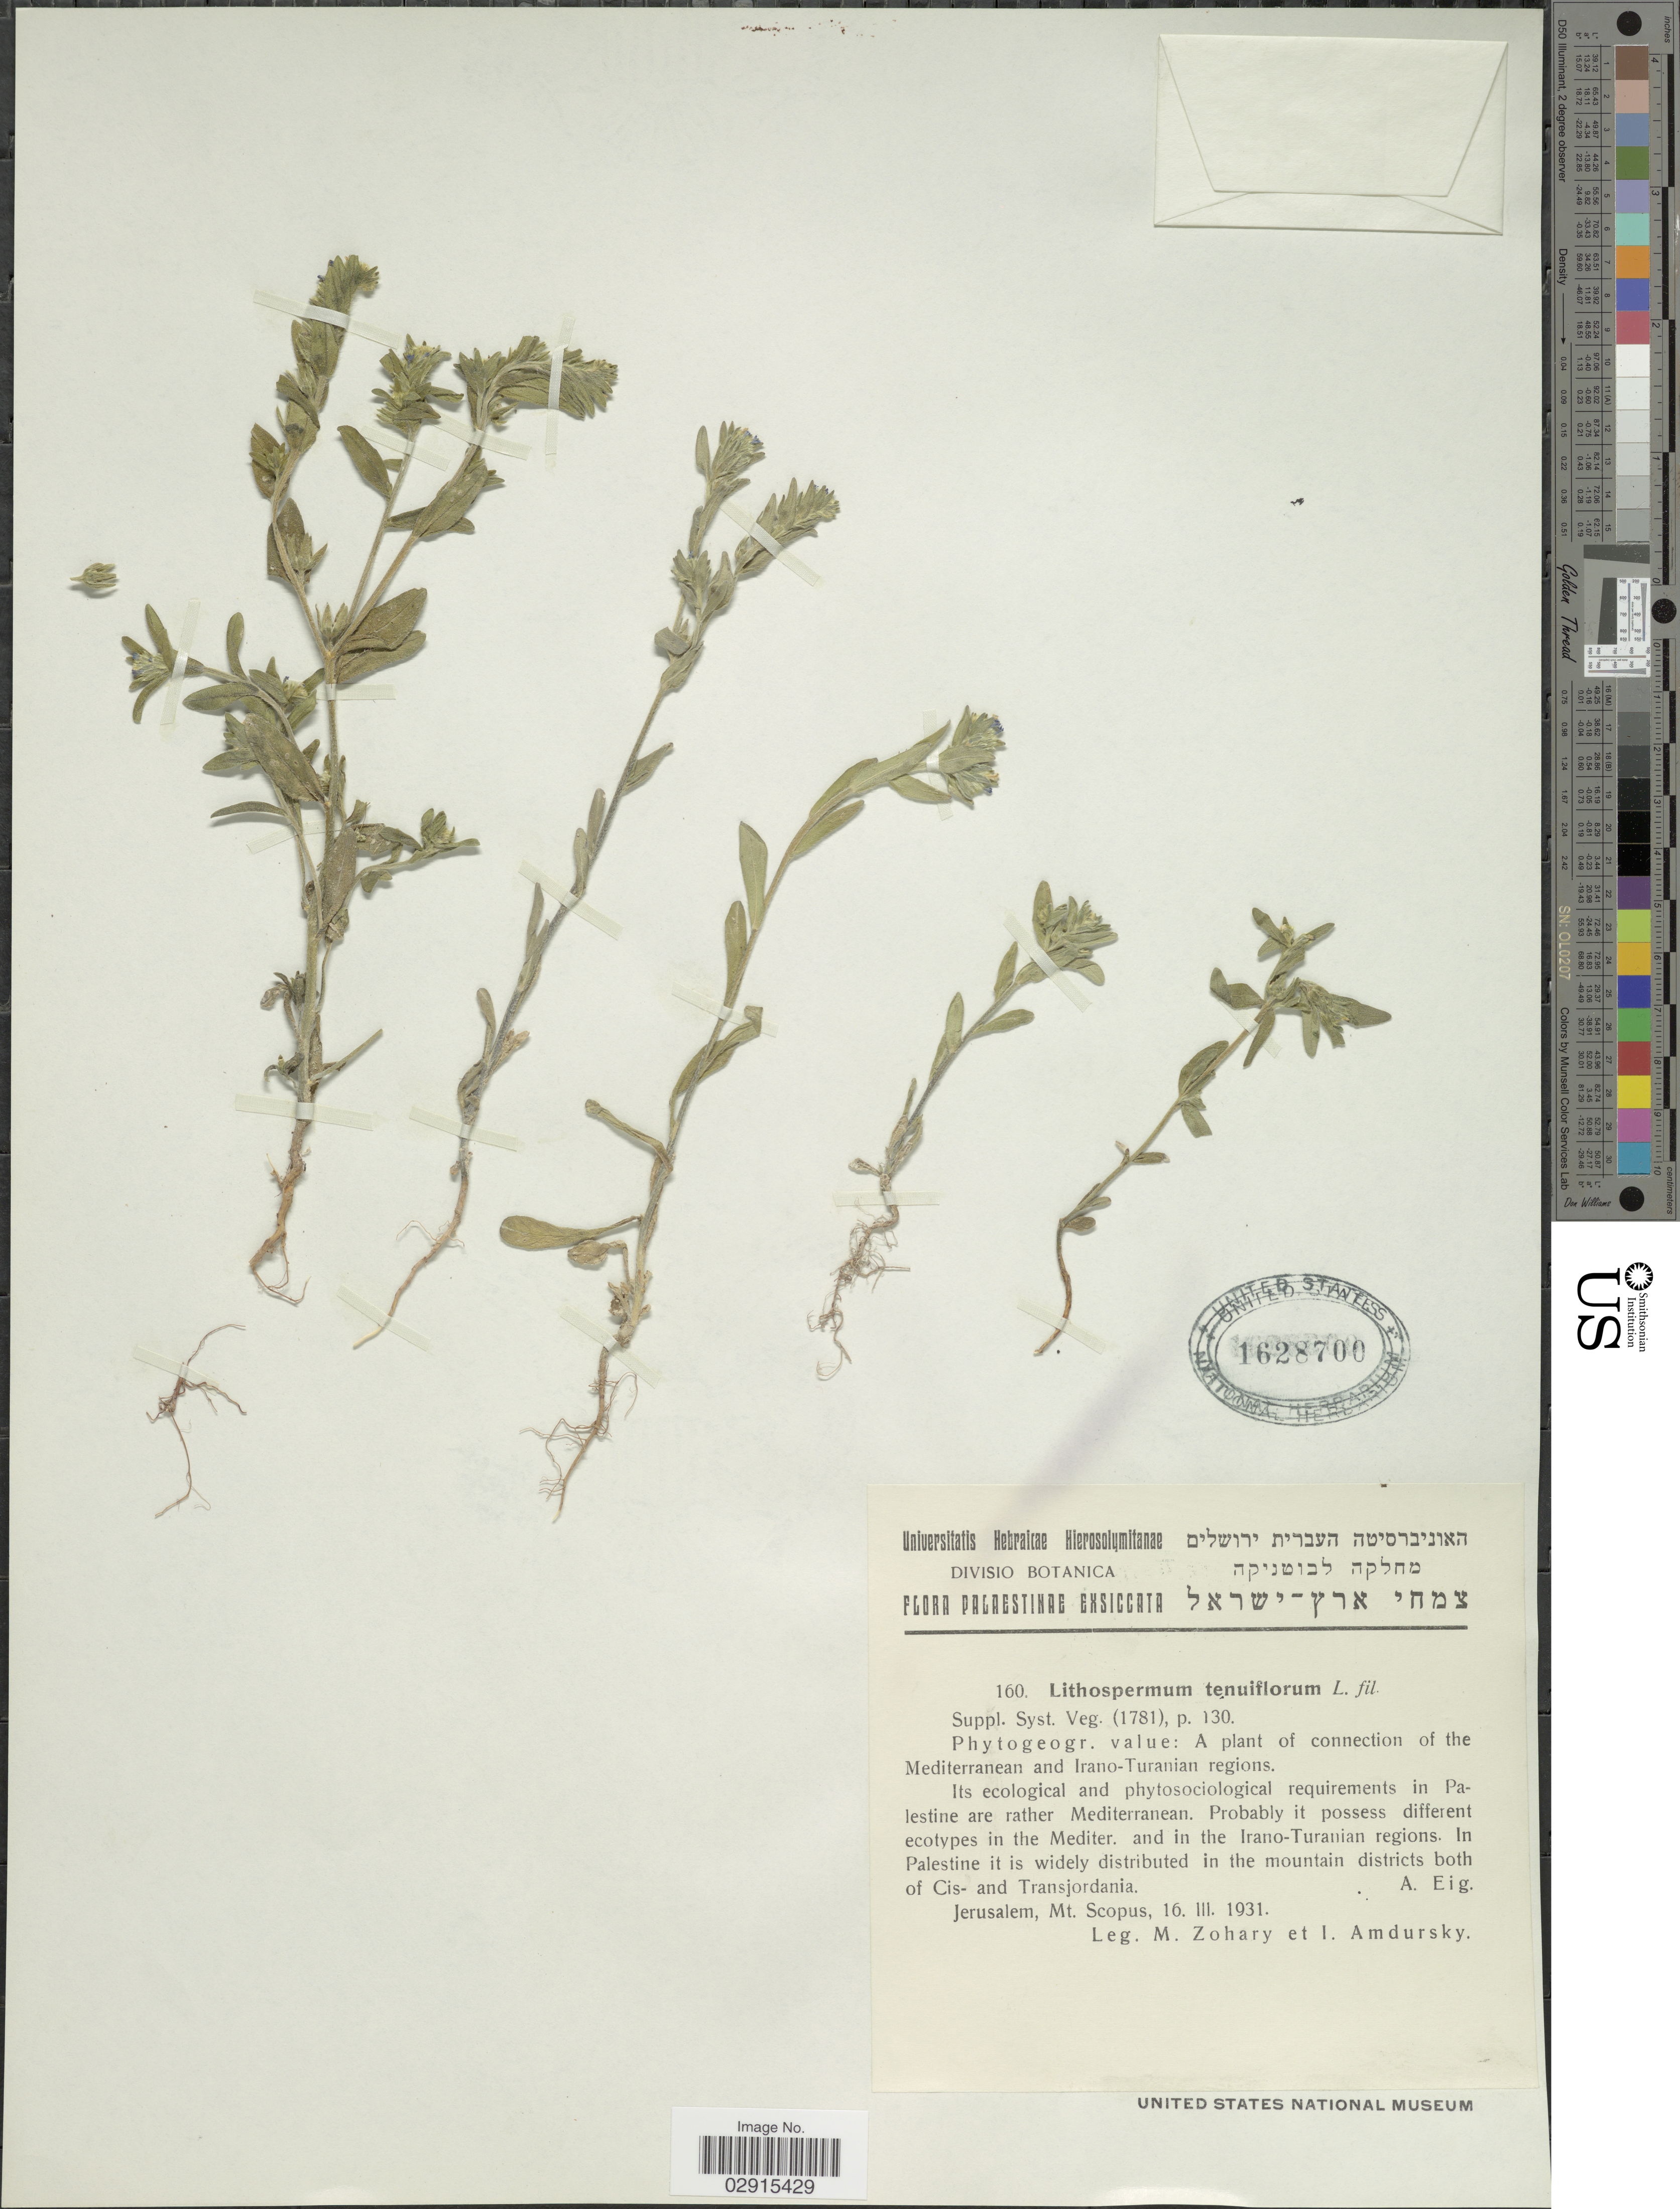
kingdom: Plantae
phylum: Tracheophyta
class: Magnoliopsida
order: Boraginales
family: Boraginaceae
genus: Lithospermum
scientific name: Lithospermum tenuiflorum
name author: L. f.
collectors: M. Zohary & I. Amdursky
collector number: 160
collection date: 1931-03-16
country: Israel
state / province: Jerusalem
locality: In Palestine it is widely distributed in the mountain districts both Cis- and Transjordania. Jerusalem, Mt. Scopus.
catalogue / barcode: US 1628700